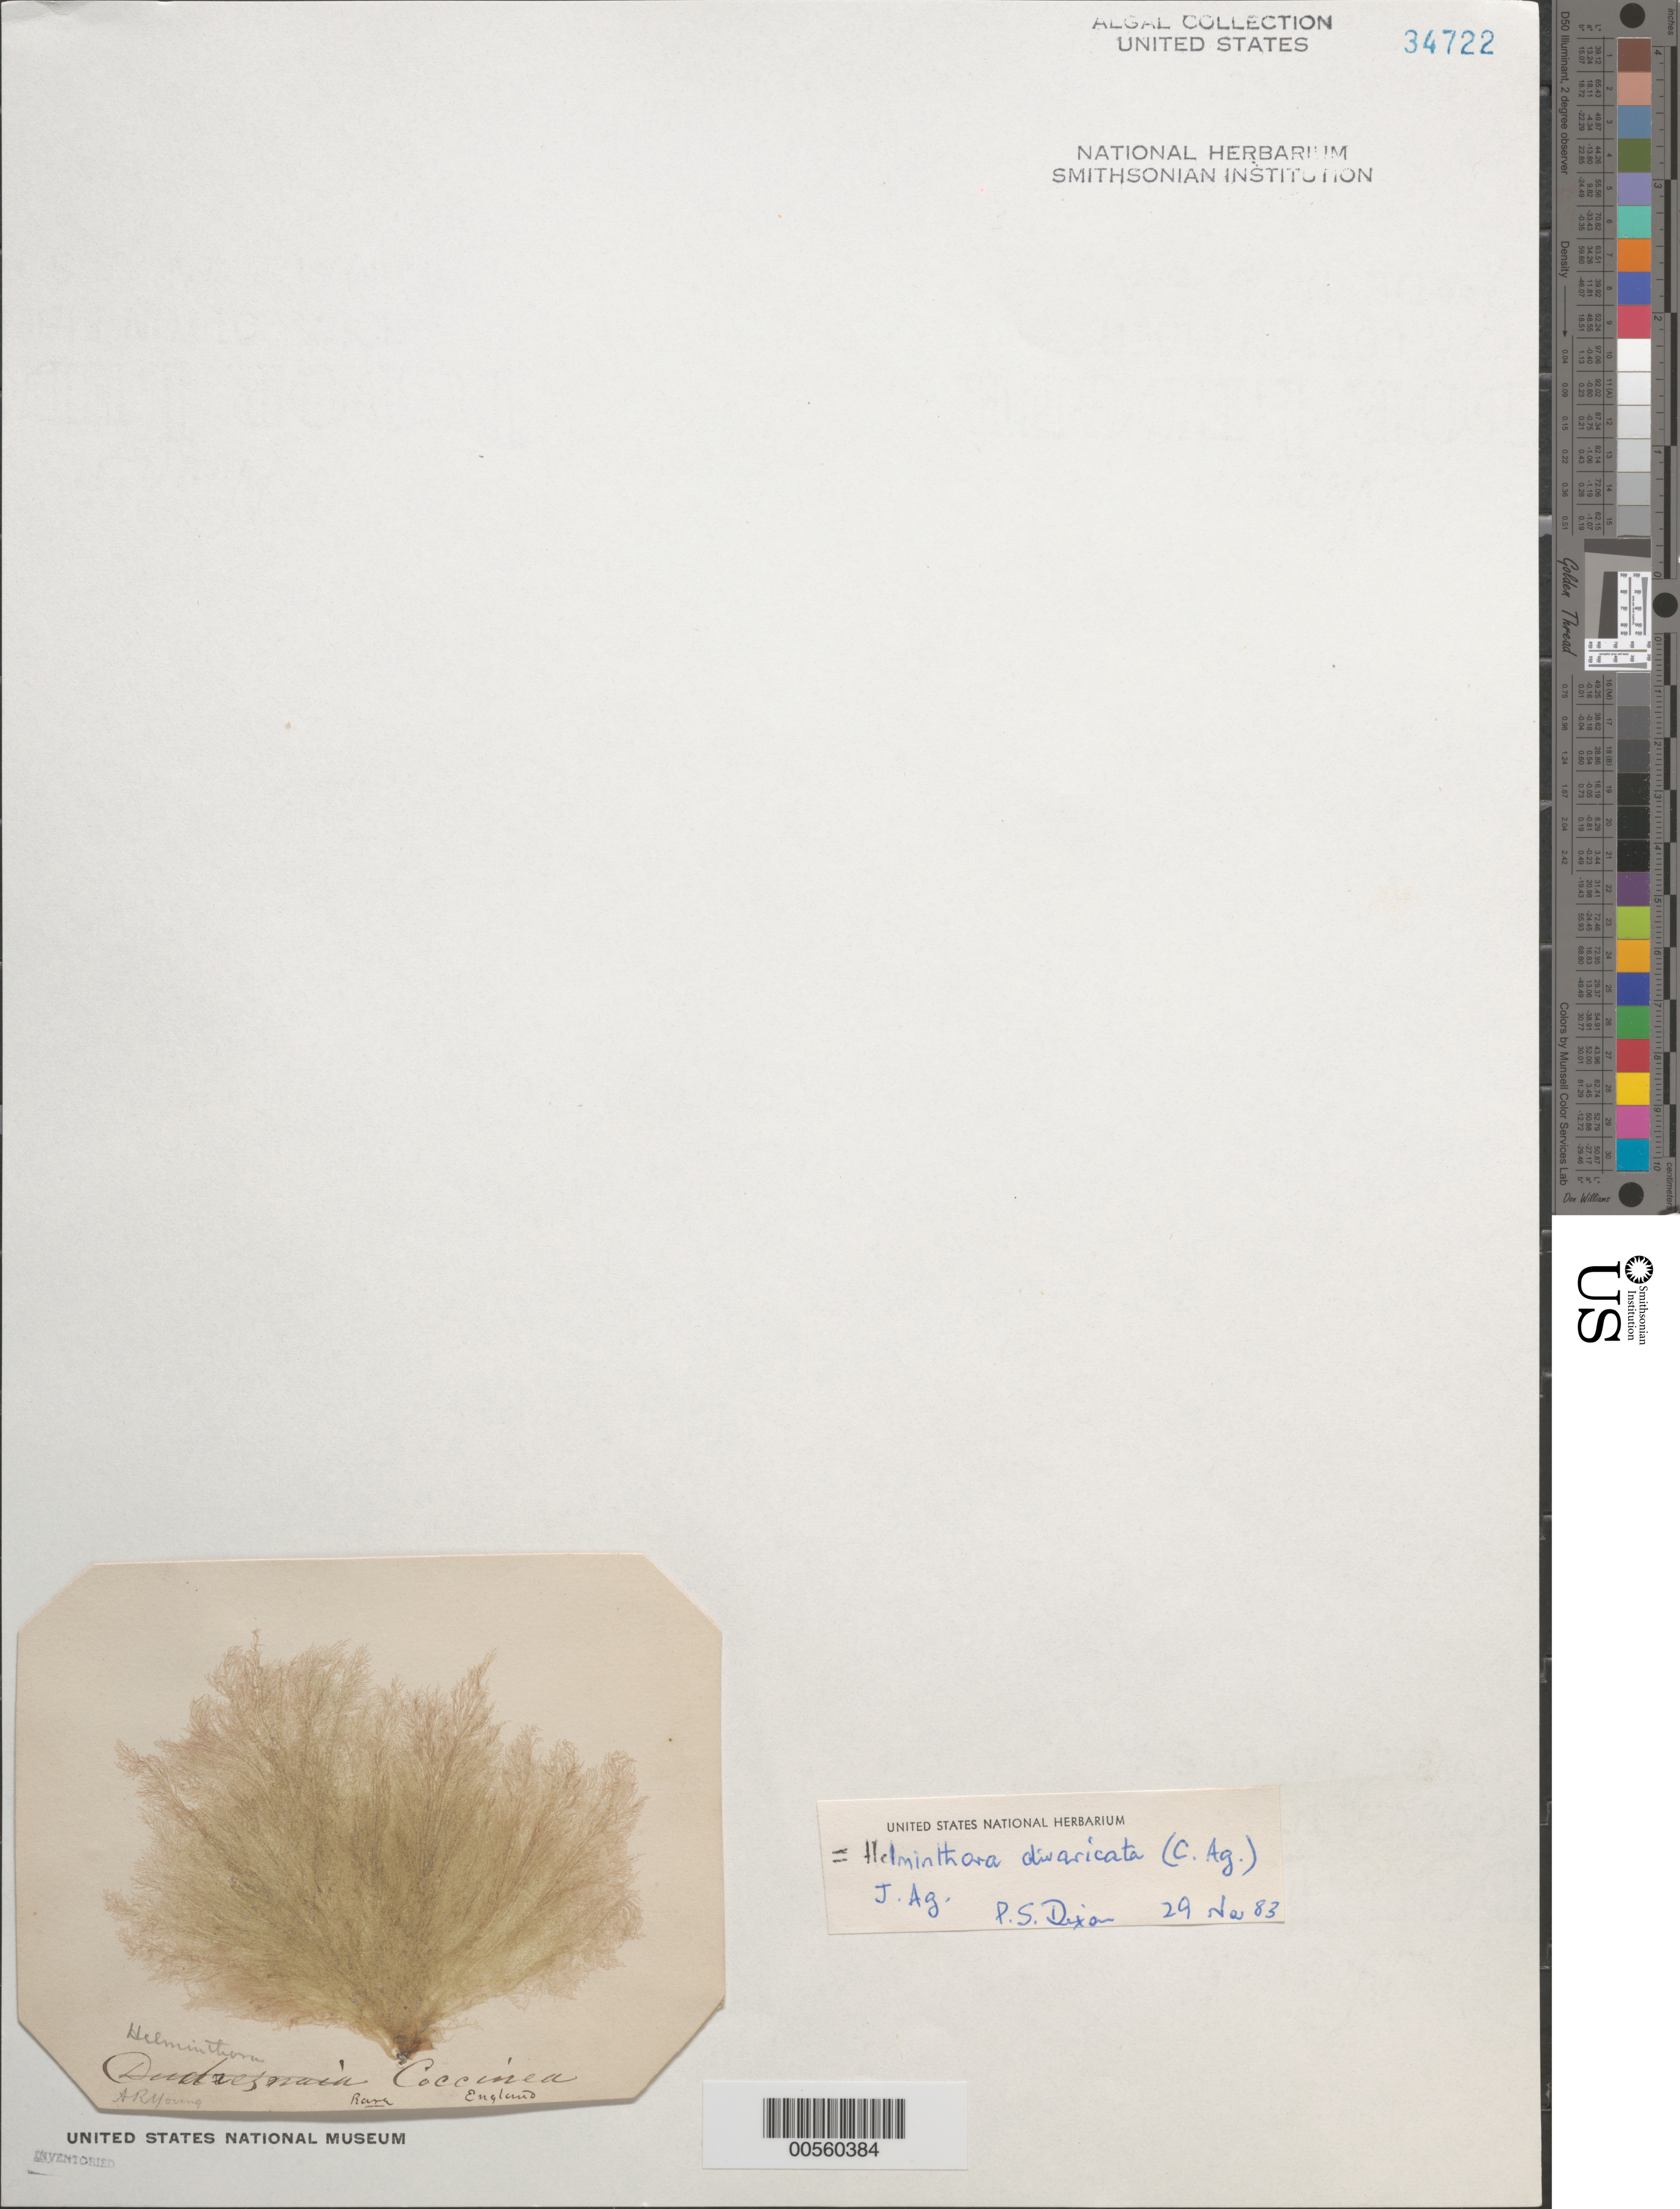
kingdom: Plantae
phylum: Rhodophyta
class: Florideophyceae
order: Nemaliales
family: Liagoraceae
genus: Helminthora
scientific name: Helminthora divaricata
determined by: Dixon, P. S.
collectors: A. Young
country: United Kingdom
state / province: England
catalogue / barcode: US 34722